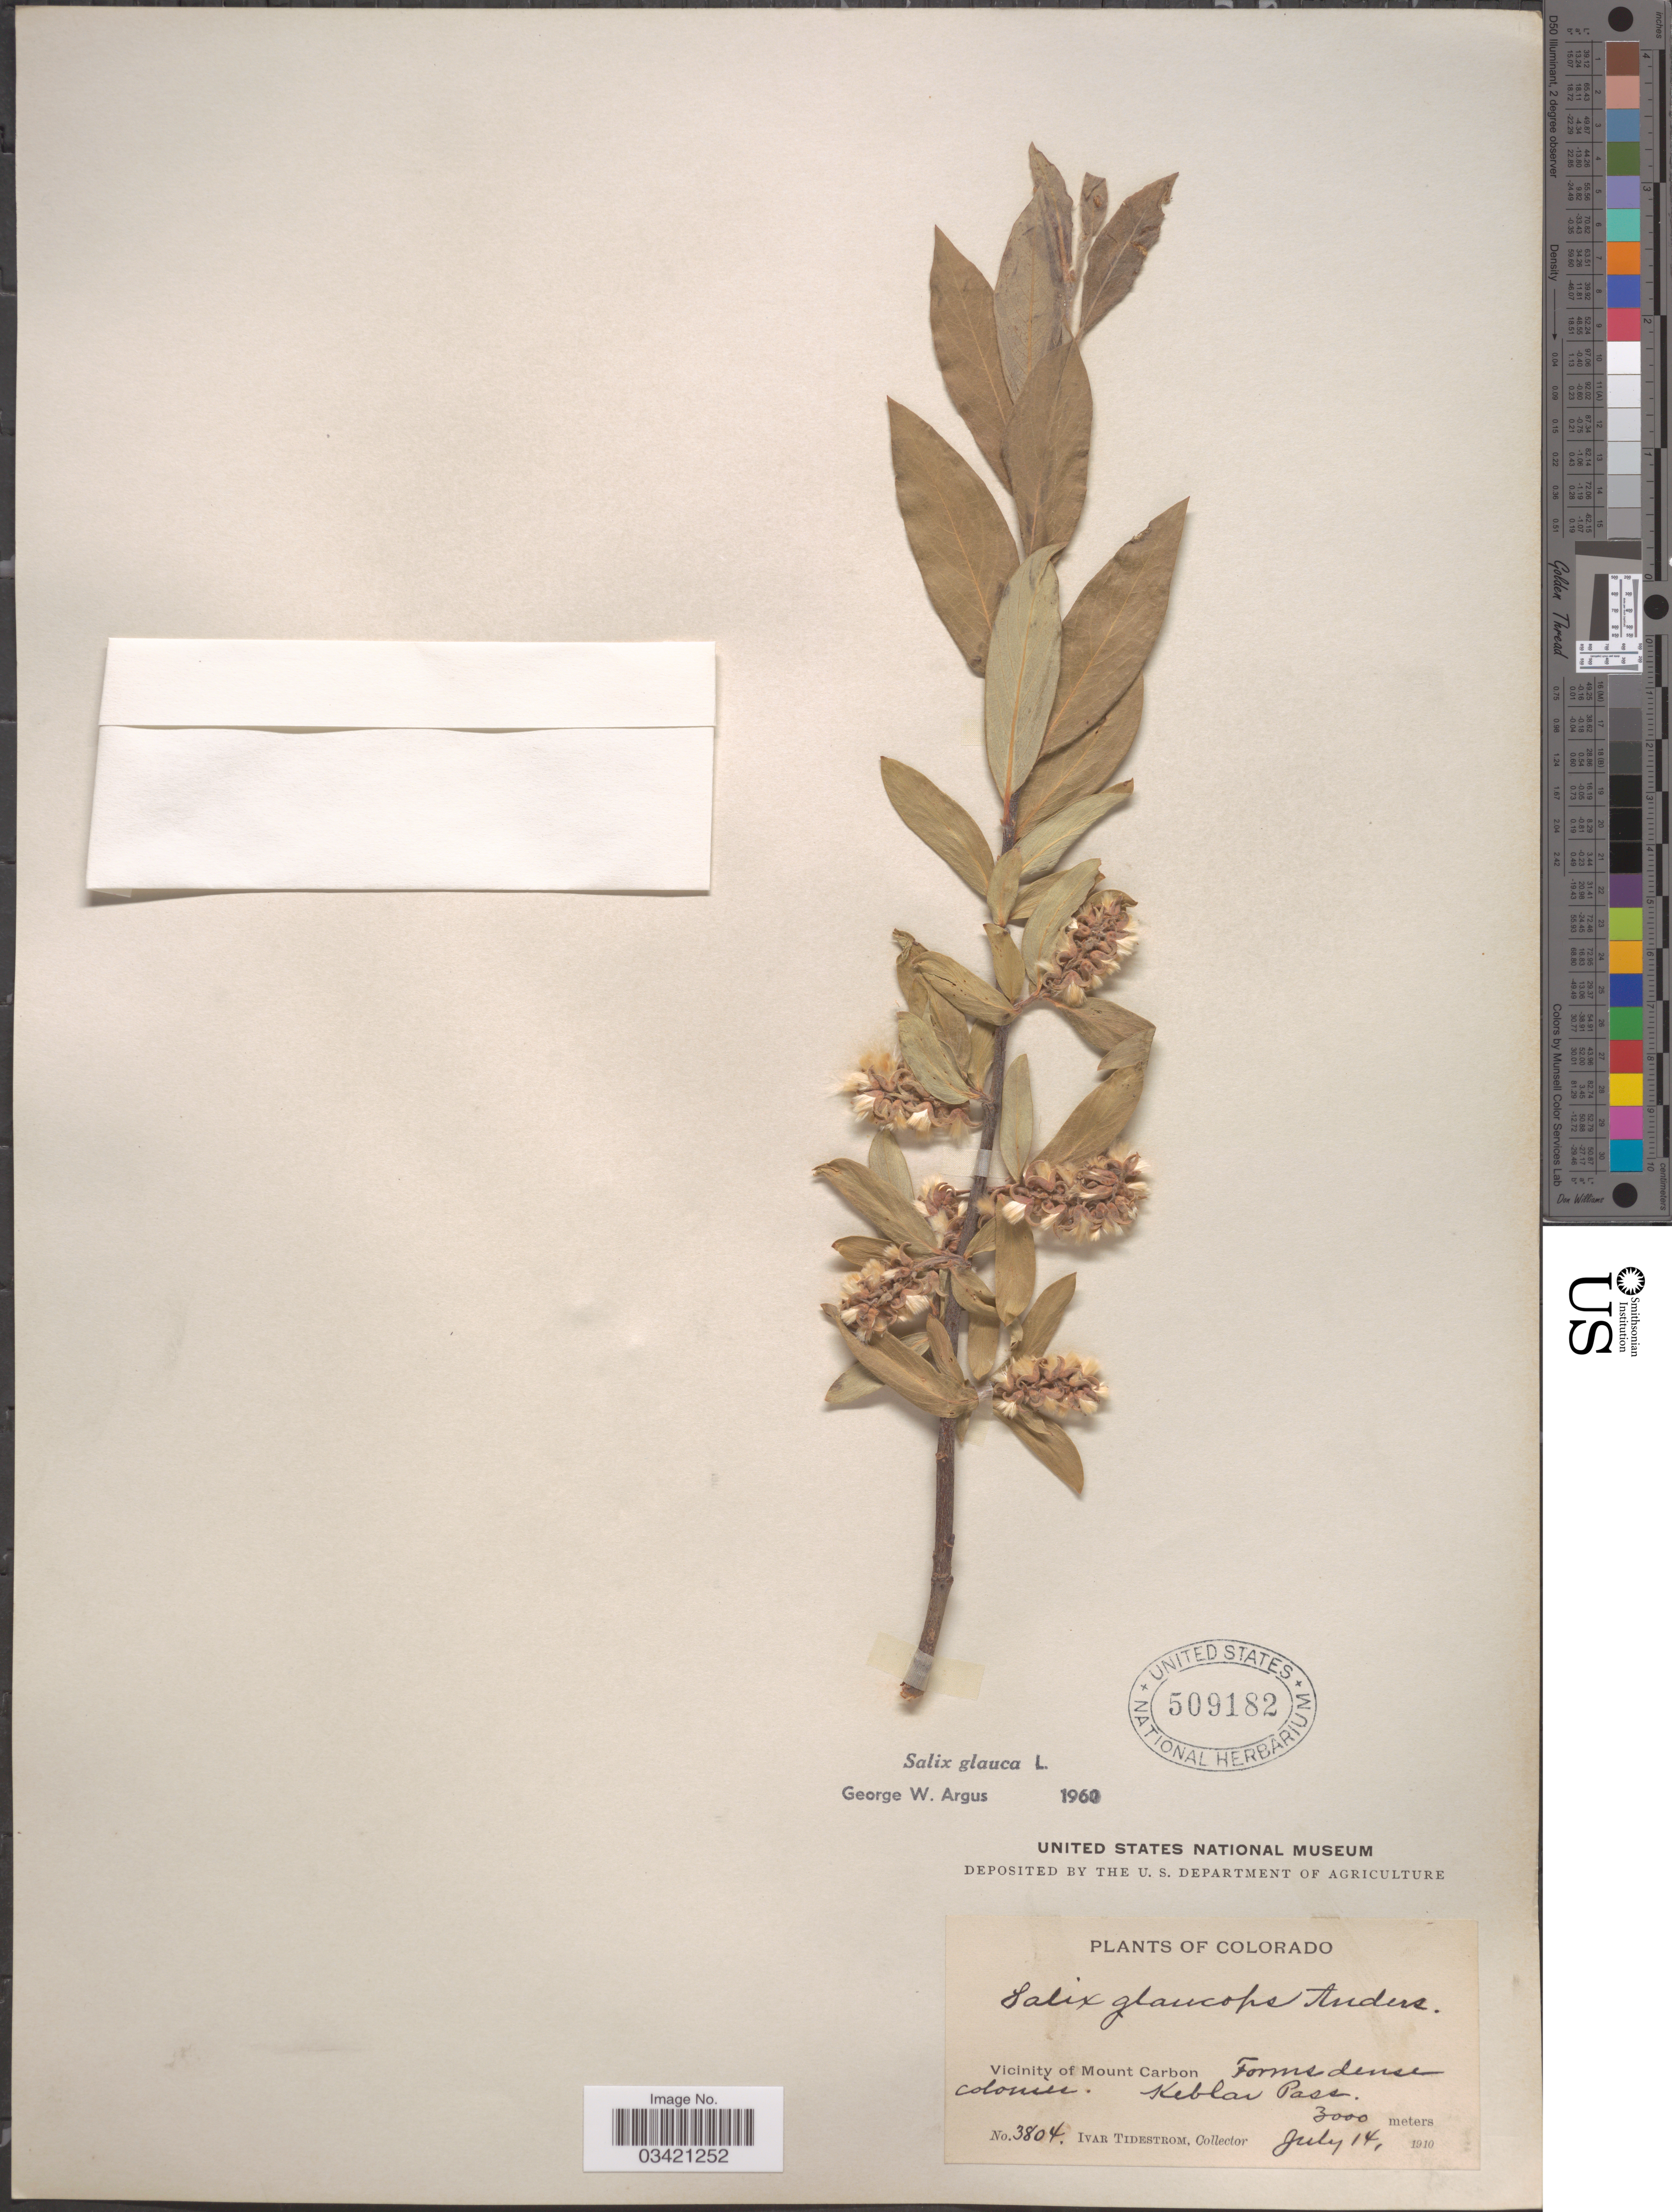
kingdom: Plantae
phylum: Tracheophyta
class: Magnoliopsida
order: Malpighiales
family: Salicaceae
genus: Salix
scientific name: Salix glauca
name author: L.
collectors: I. F. Tidestrom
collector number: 3804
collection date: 1910-07-14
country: United States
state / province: Colorado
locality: Vicinity of Mount Carbon. Keblar Pass.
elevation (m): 3000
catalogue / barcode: US 509182